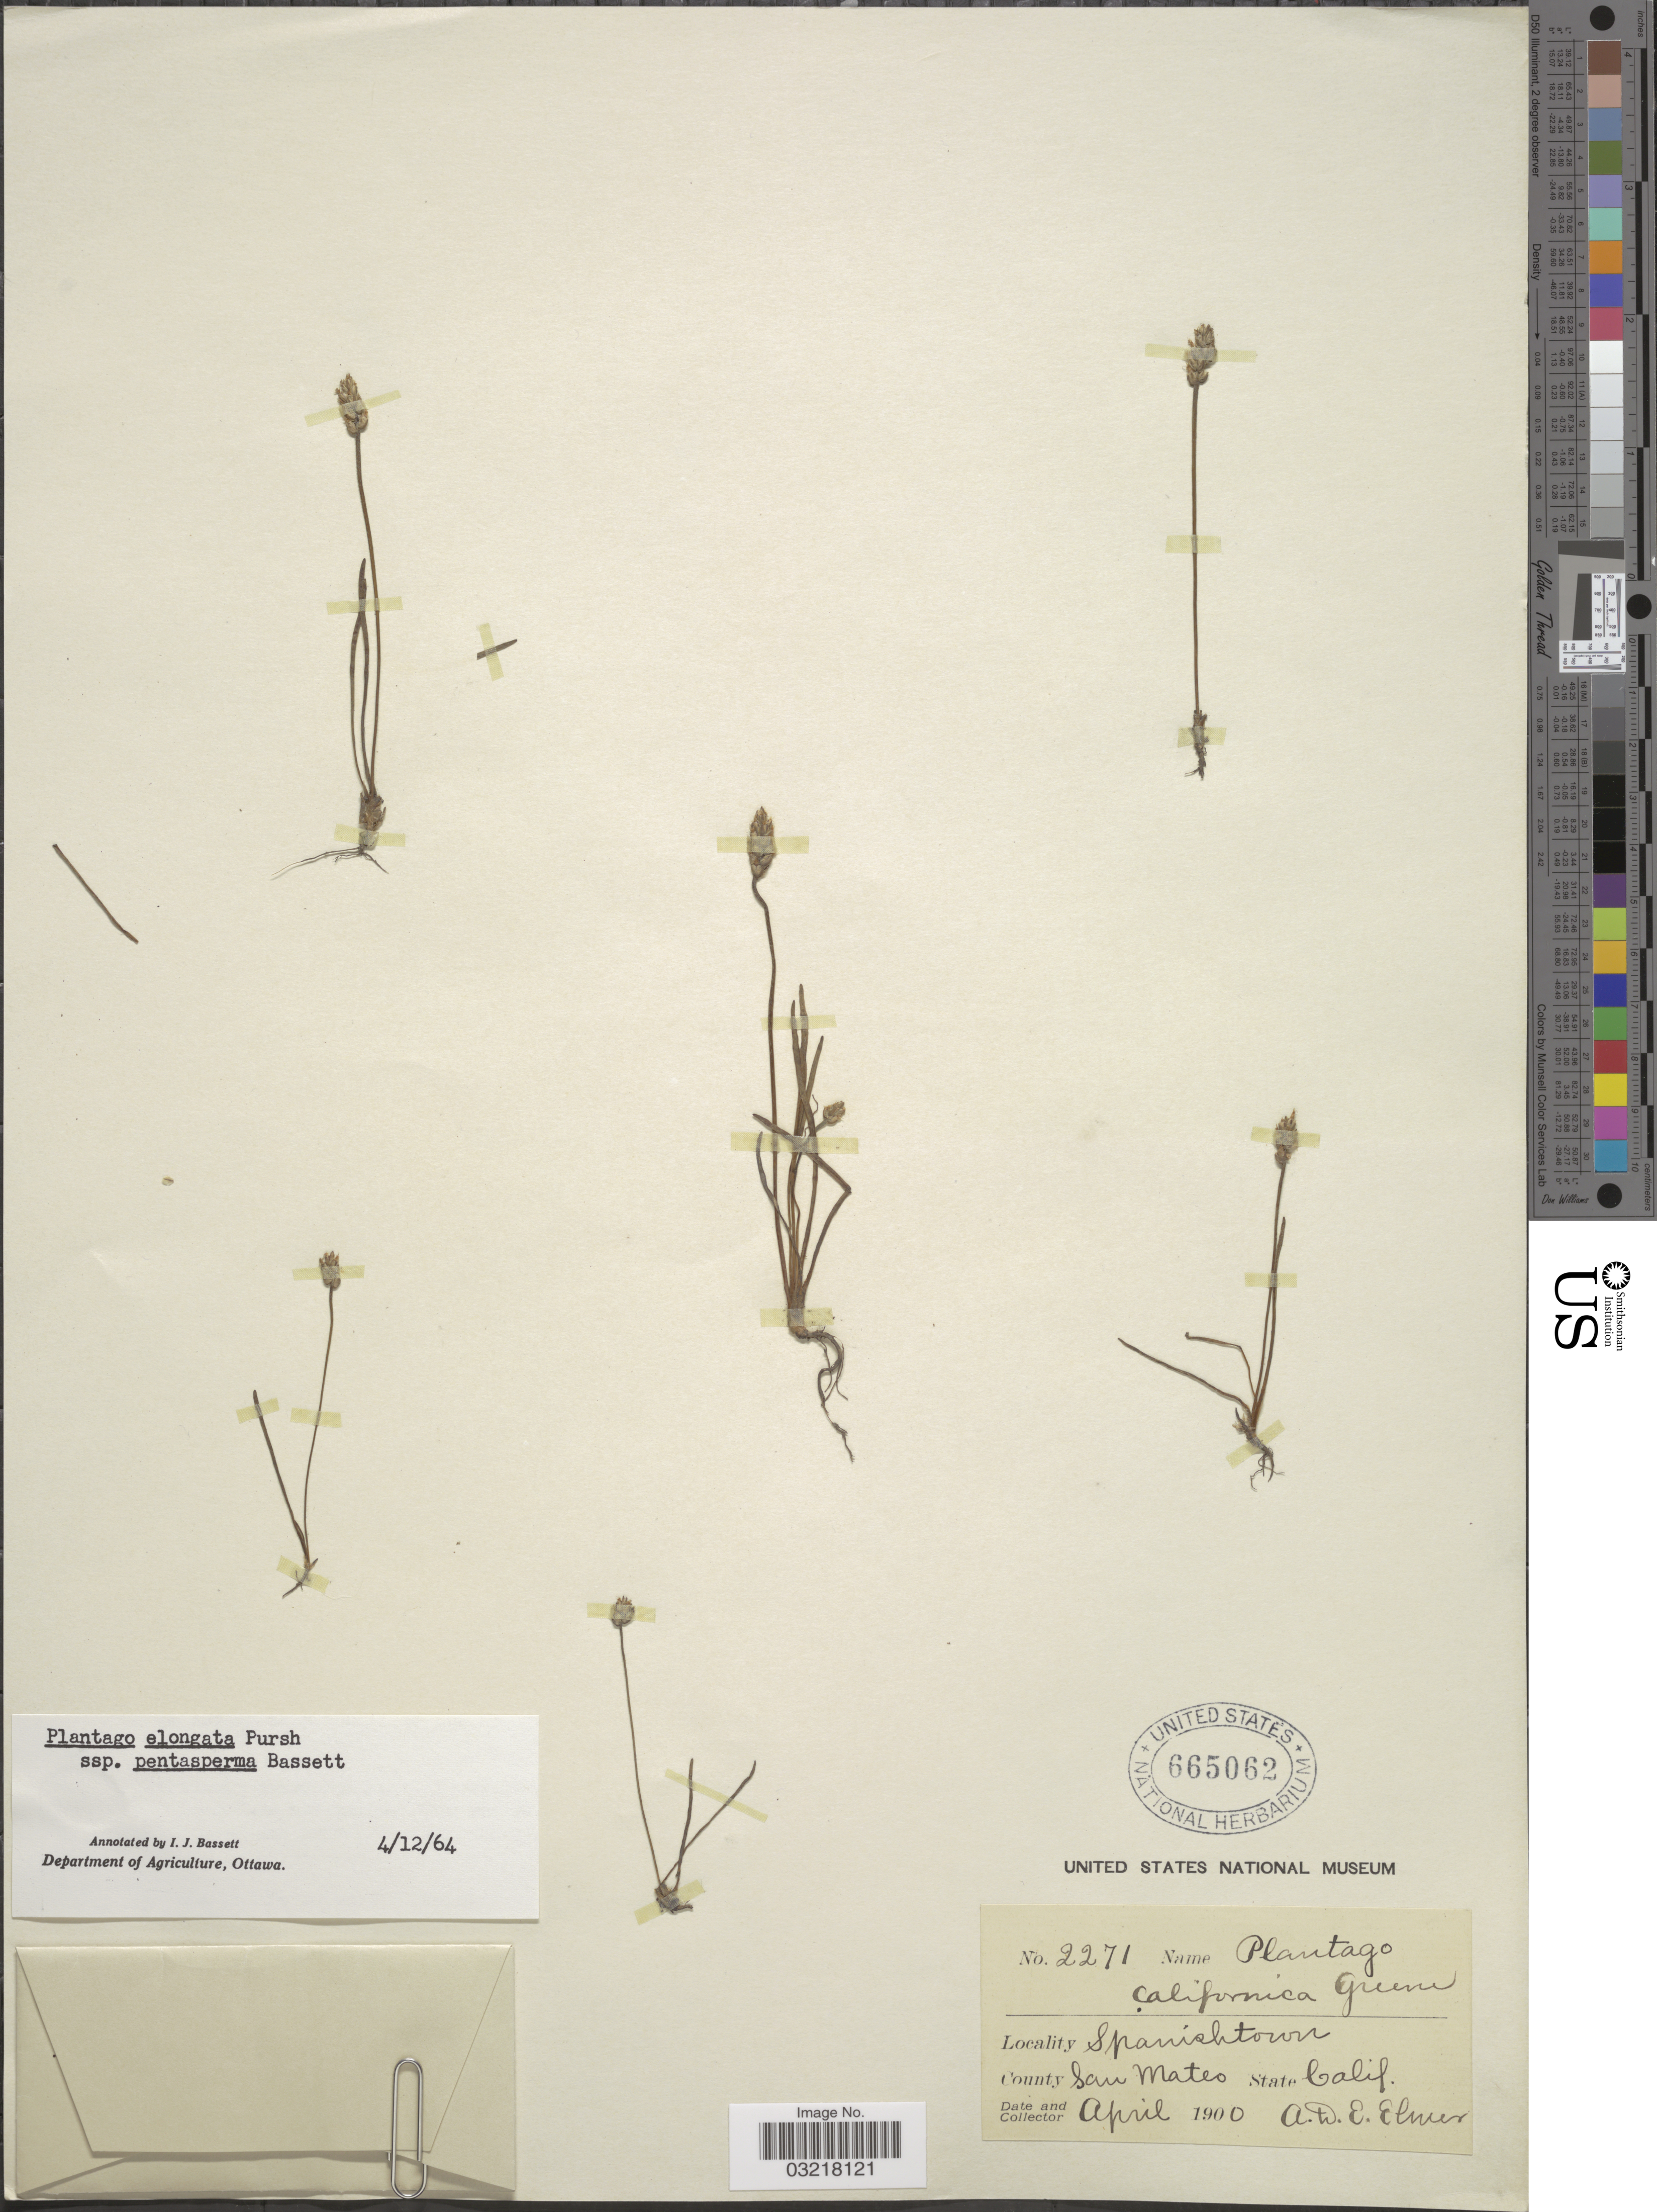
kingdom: Plantae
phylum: Tracheophyta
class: Magnoliopsida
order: Lamiales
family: Plantaginaceae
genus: Plantago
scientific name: Plantago elongata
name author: Pursh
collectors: A. D. E. Elmer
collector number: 2271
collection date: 1900-04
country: United States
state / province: California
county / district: San Mateo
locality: County San Mateo.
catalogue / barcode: US 665062